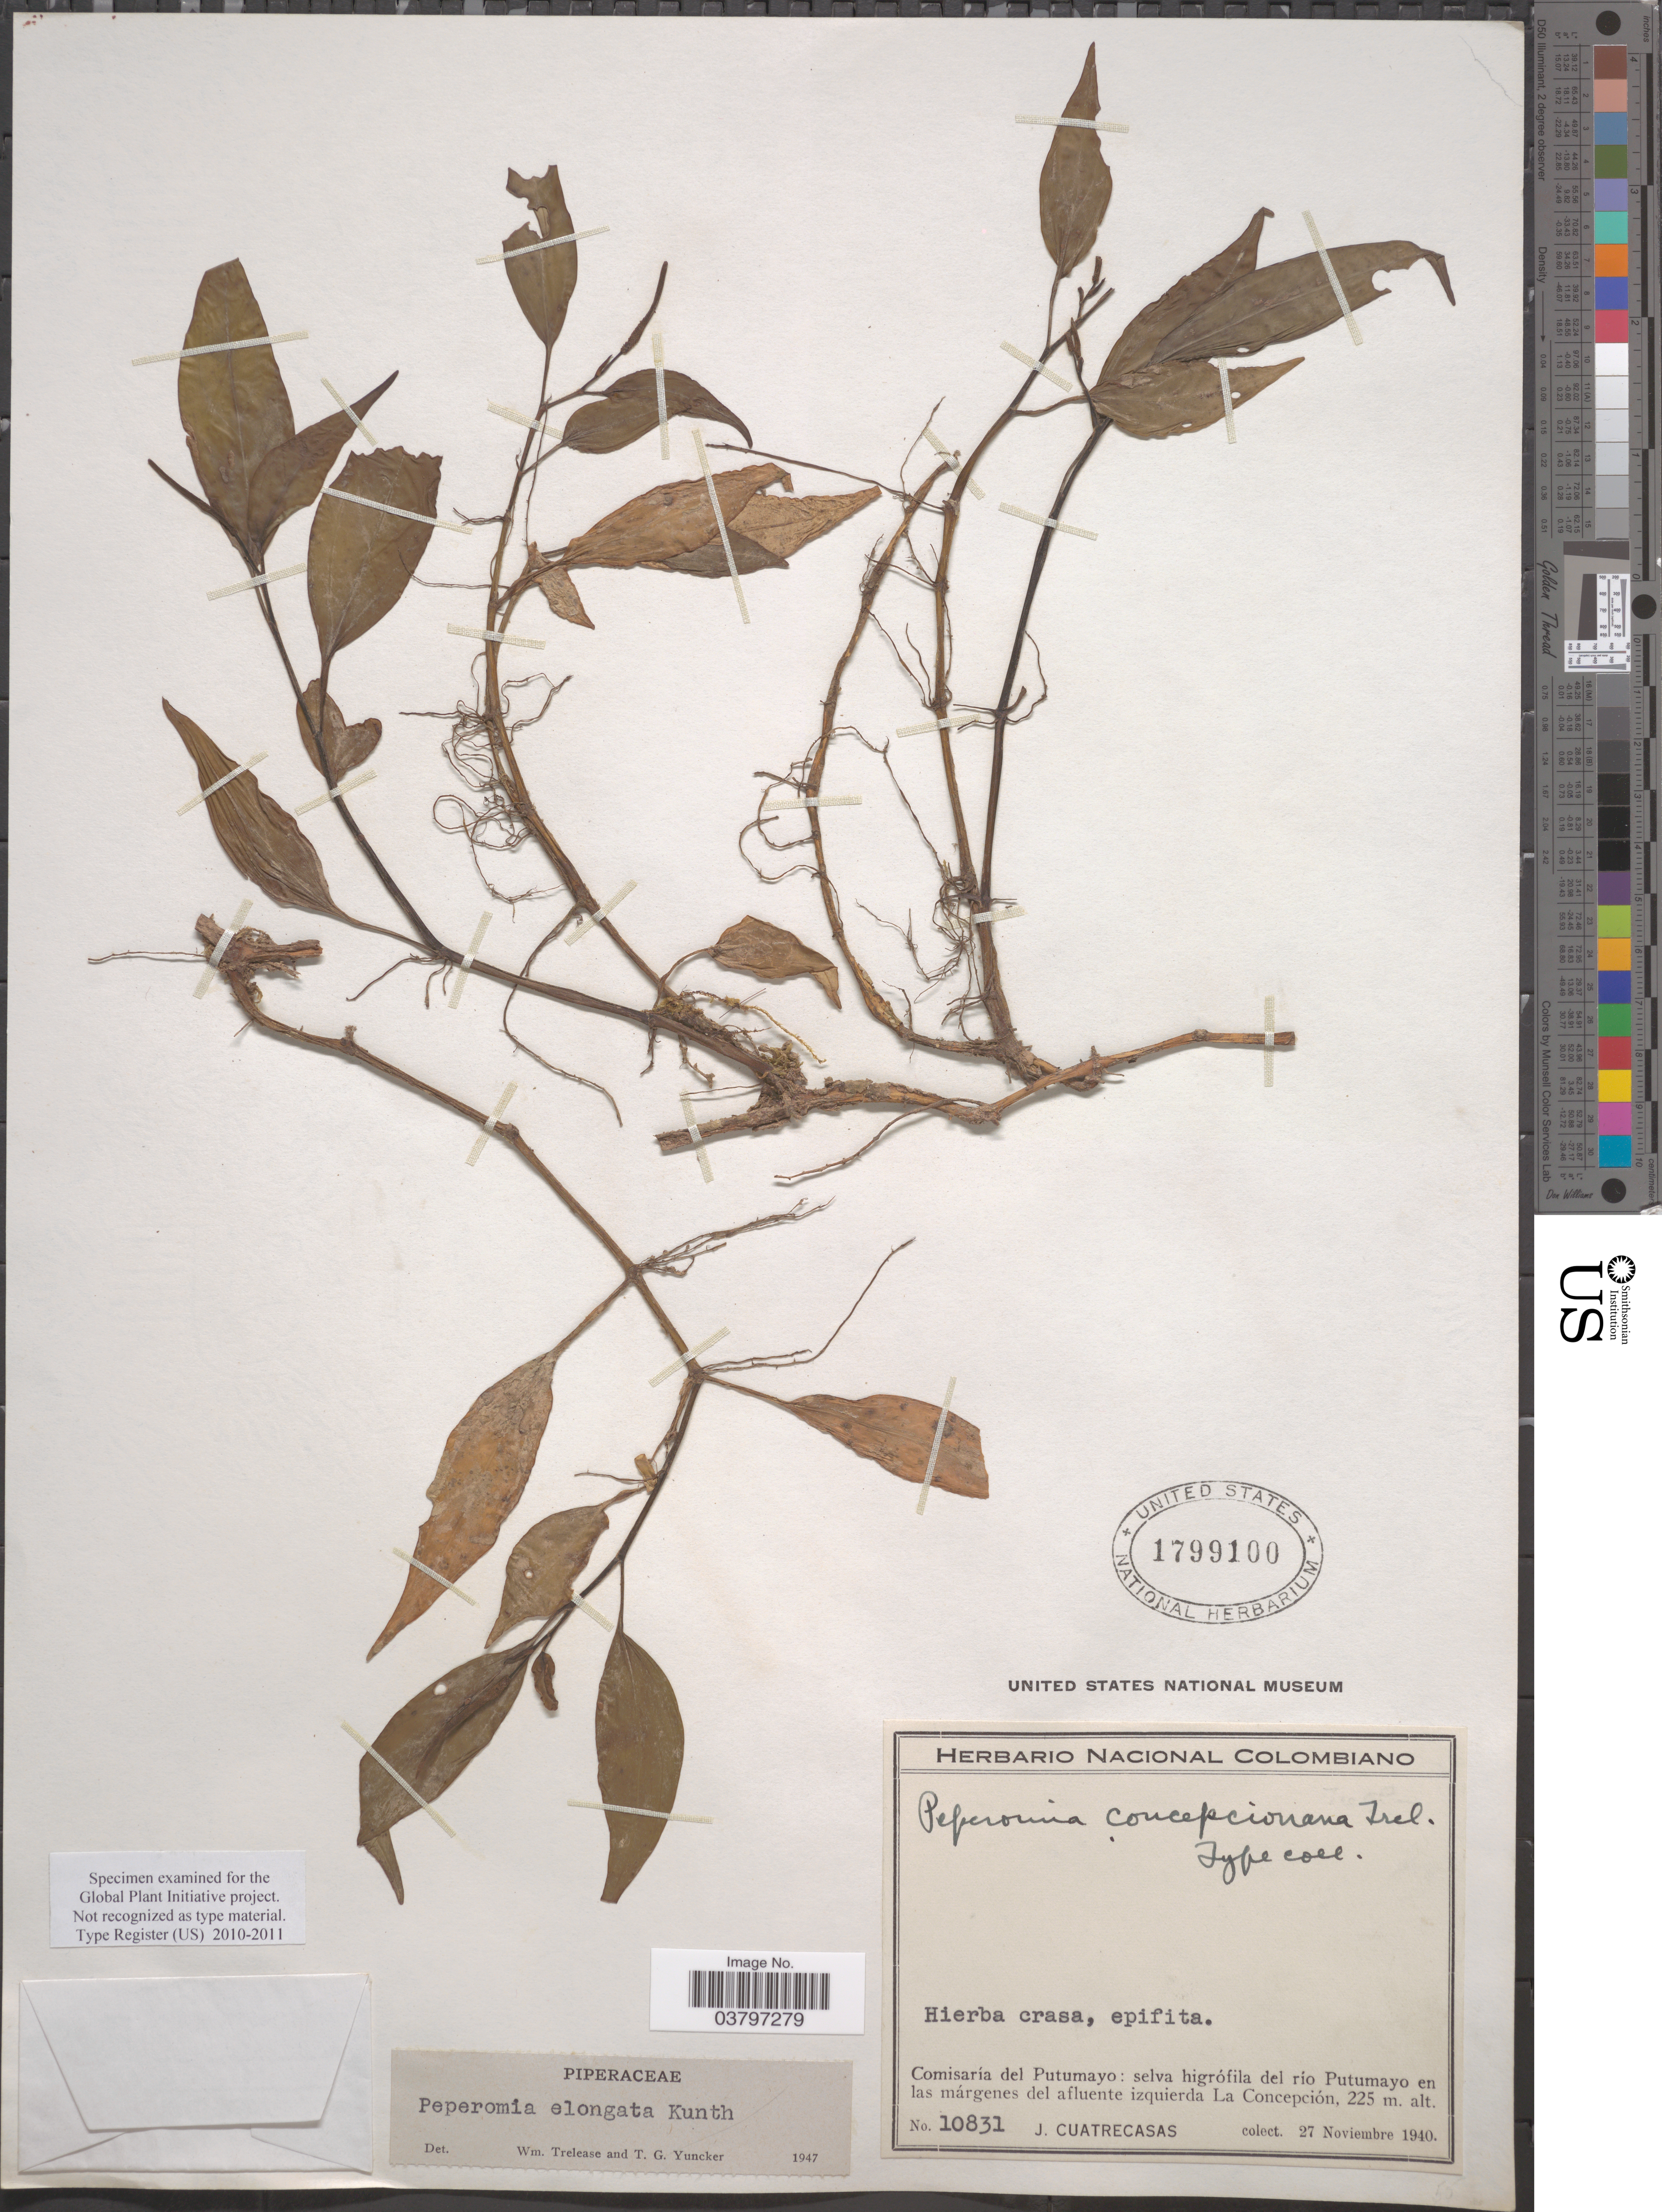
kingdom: Plantae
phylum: Tracheophyta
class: Magnoliopsida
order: Piperales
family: Piperaceae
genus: Peperomia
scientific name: Peperomia elongata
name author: Kunth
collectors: J. Cuatrecasas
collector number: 10831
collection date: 1940-11-27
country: Colombia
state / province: Putumayo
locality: Comisaría del Putumayo: selva higrófila del río San Miguel en la márgenes del afluente izquierda La Concepción.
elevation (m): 225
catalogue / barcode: US 1799100